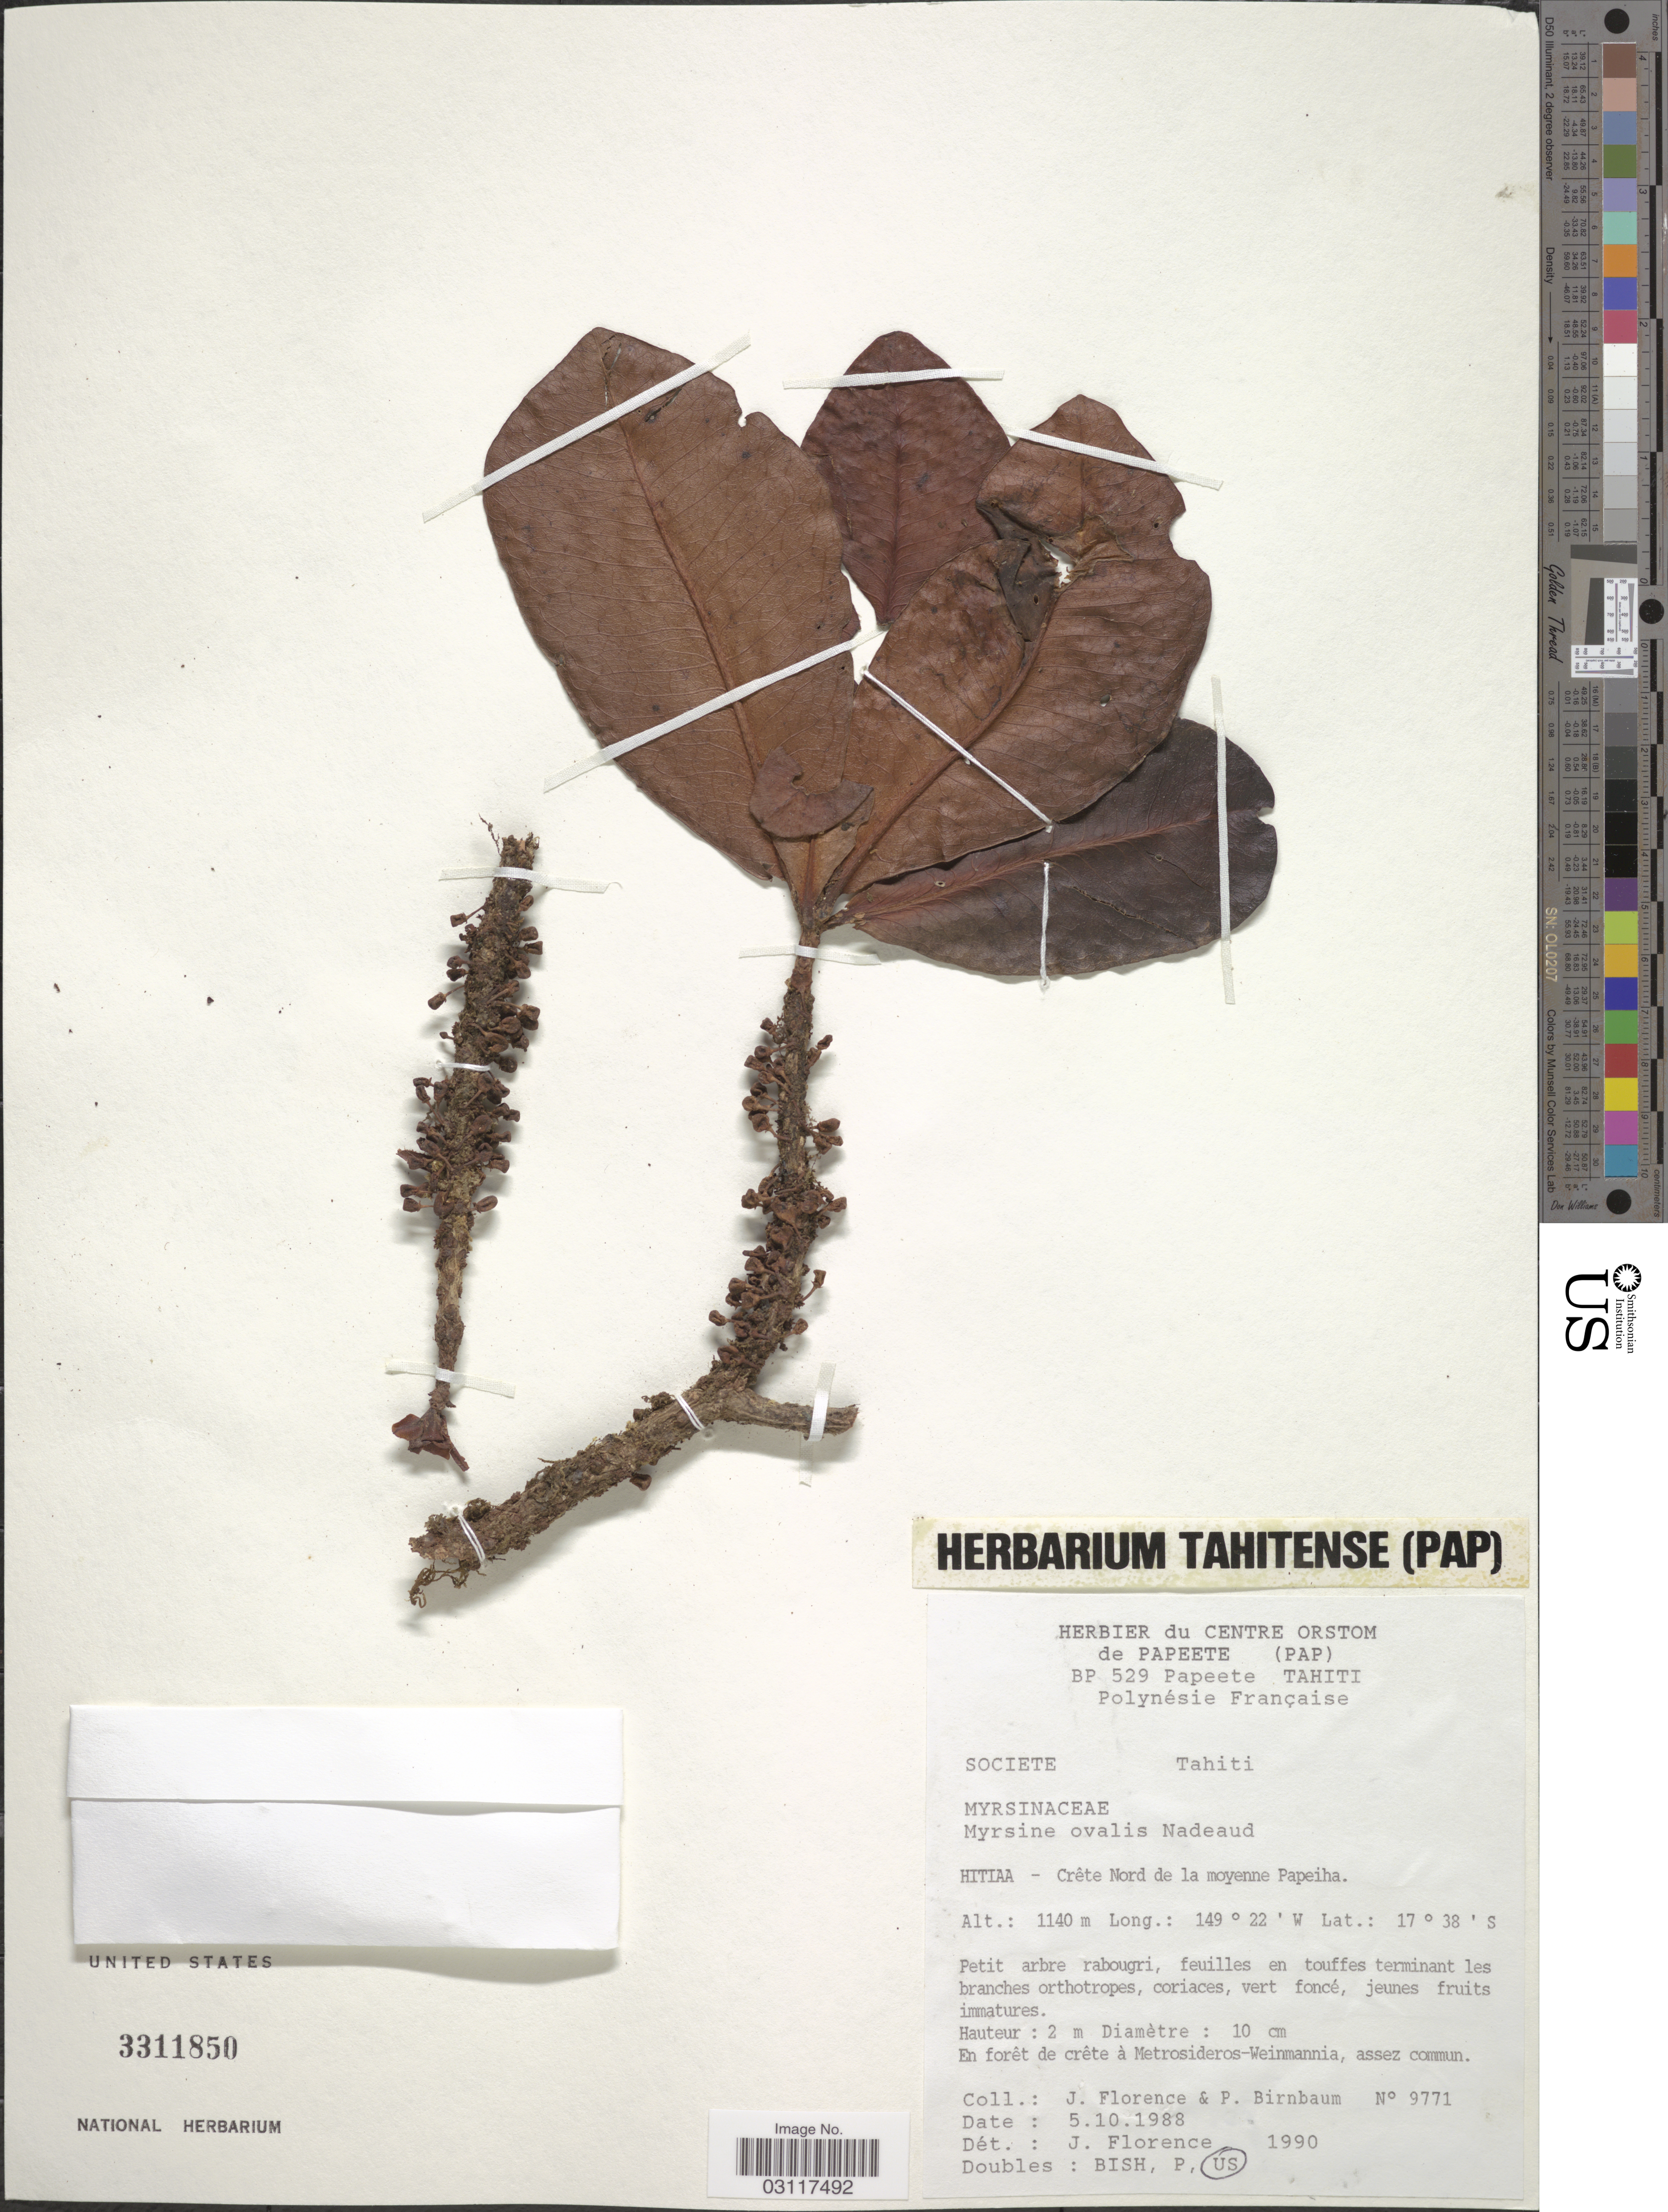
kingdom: Plantae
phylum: Tracheophyta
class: Magnoliopsida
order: Ericales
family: Primulaceae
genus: Myrsine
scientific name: Myrsine ovalis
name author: Nadeaud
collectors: J. Florence & P. Birnbaum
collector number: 9771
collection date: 1988-10-05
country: French Polynesia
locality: Societe, Tahiti, Hitiaa - Crête Nord de la moyenne Papeiha.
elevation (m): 1140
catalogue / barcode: US 3311850